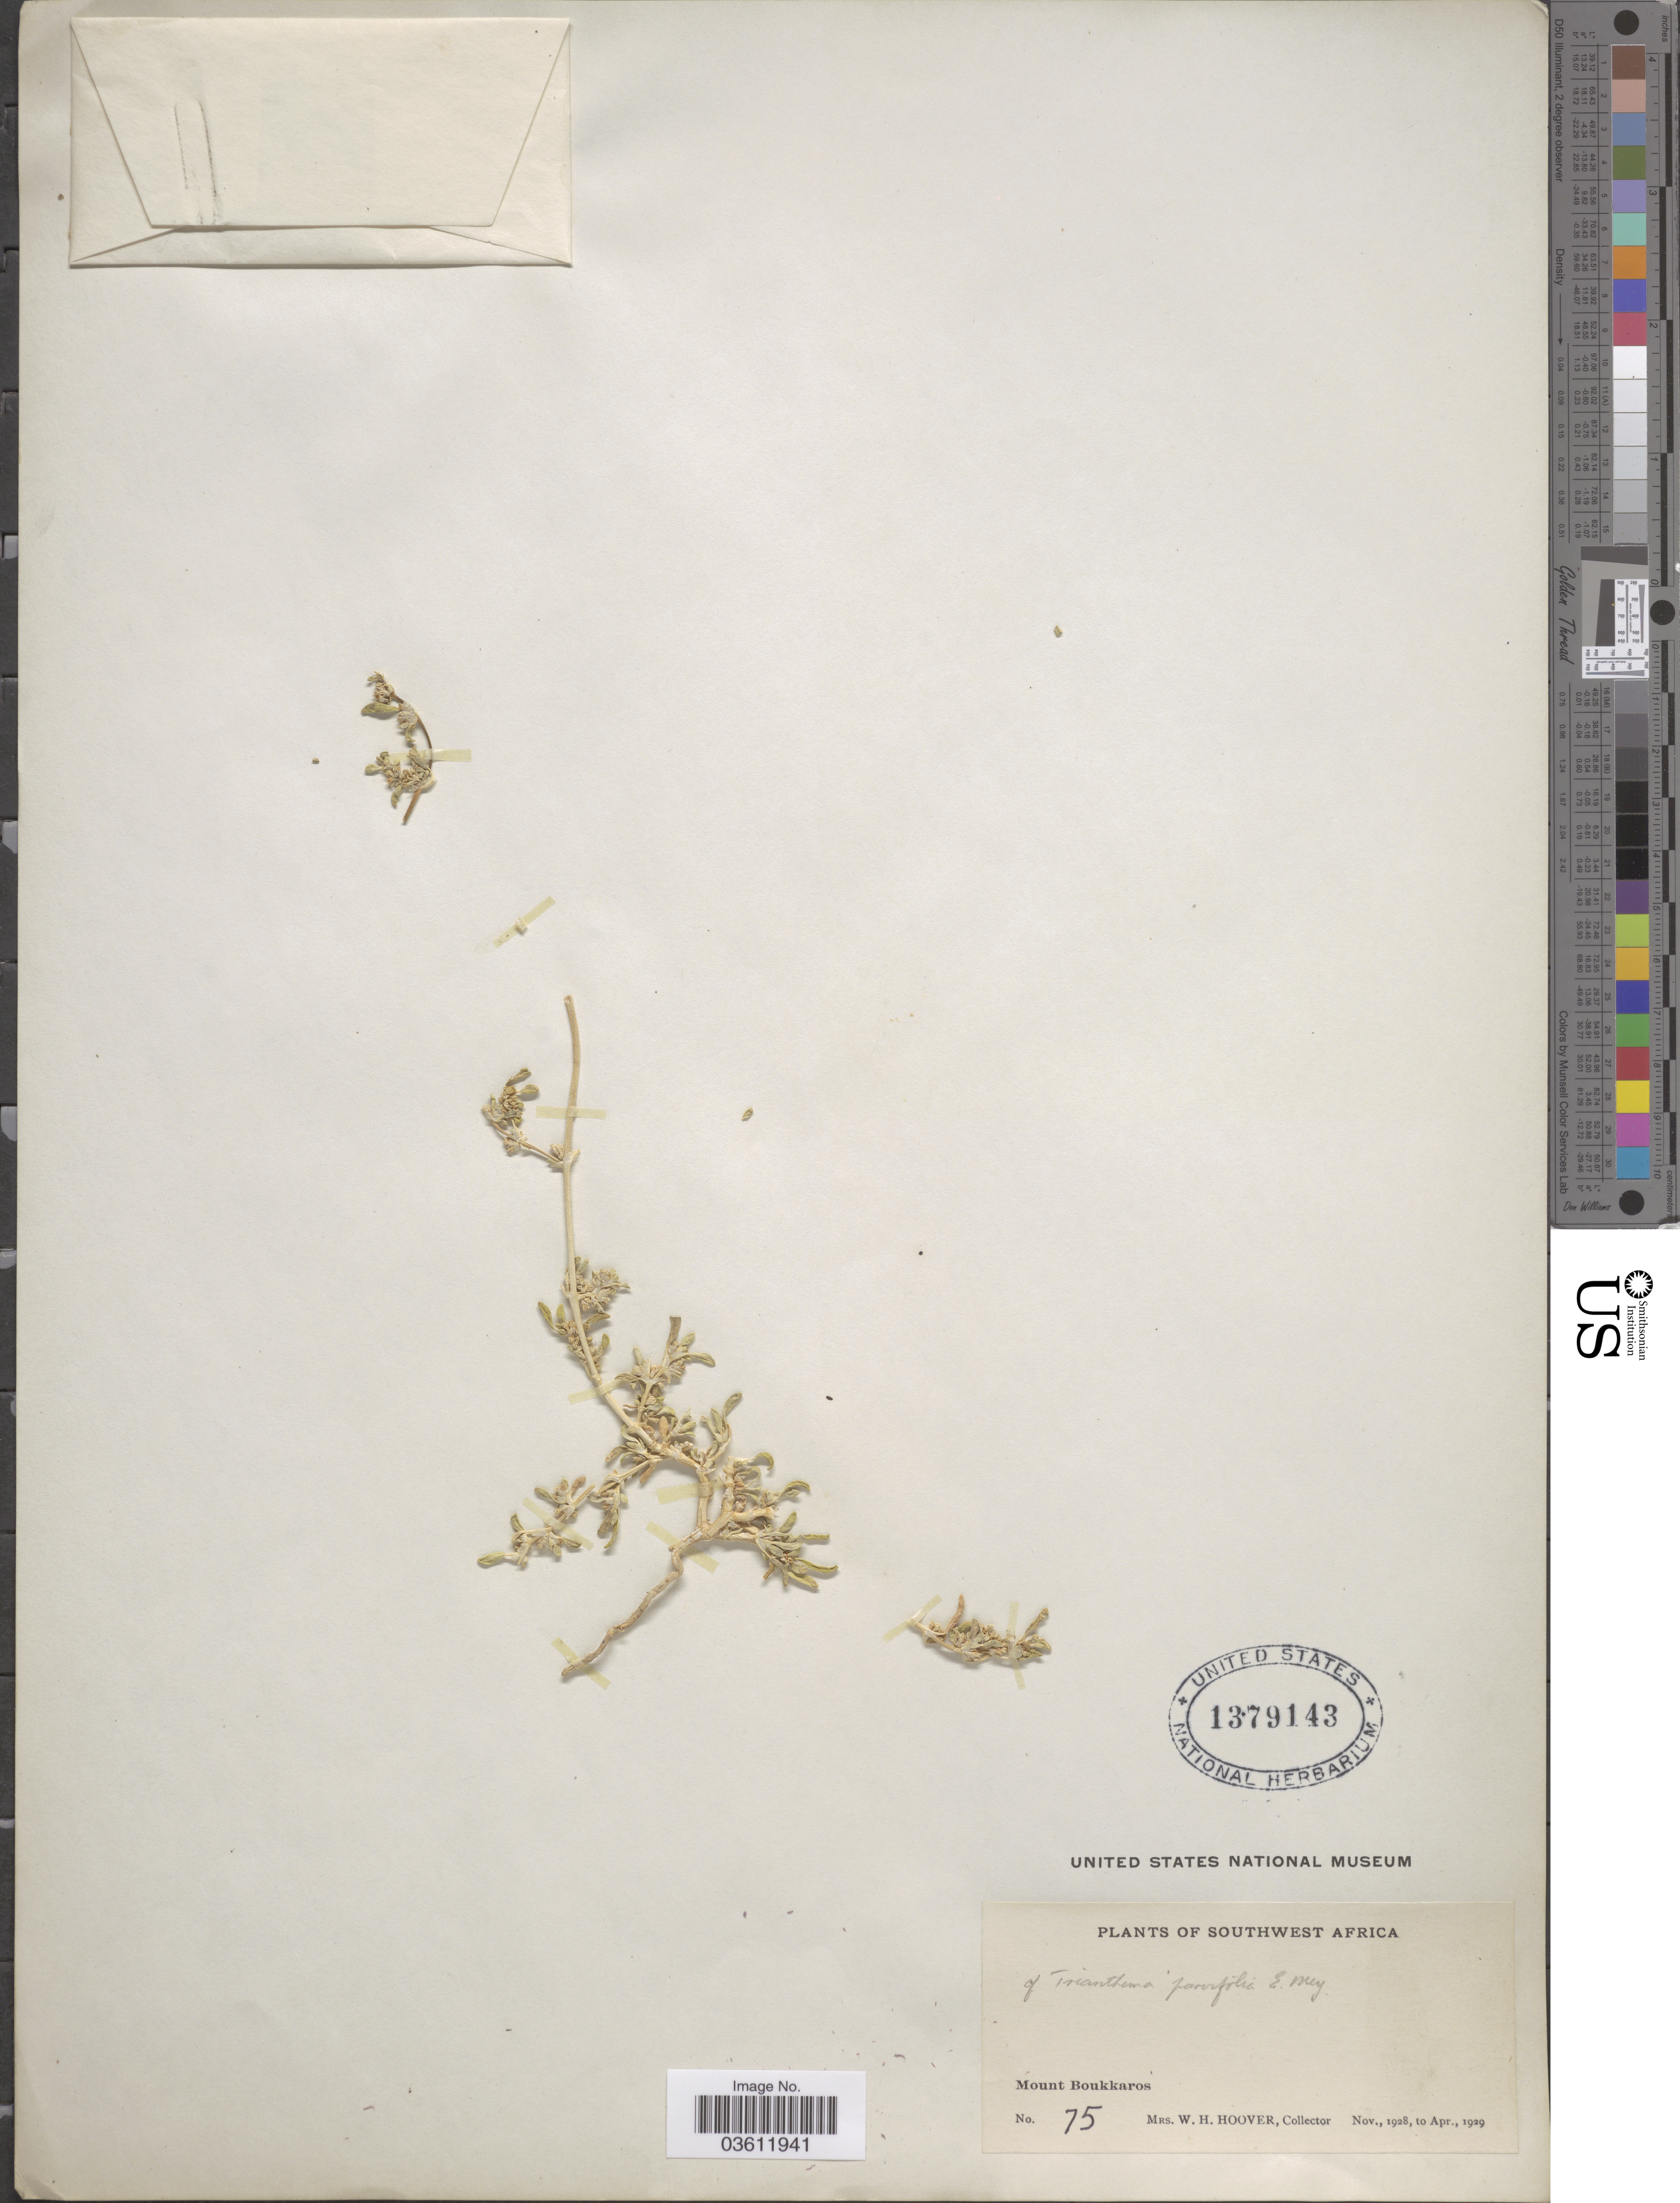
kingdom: Plantae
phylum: Tracheophyta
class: Magnoliopsida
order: Caryophyllales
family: Aizoaceae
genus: Trianthema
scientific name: Trianthema parvifolium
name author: E. Mey. ex Sond.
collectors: W. H. Hoover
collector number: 75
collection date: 1928-11/1929-04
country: Namibia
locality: Southwest Africa. Mount Boukkaros.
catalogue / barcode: US 1379143